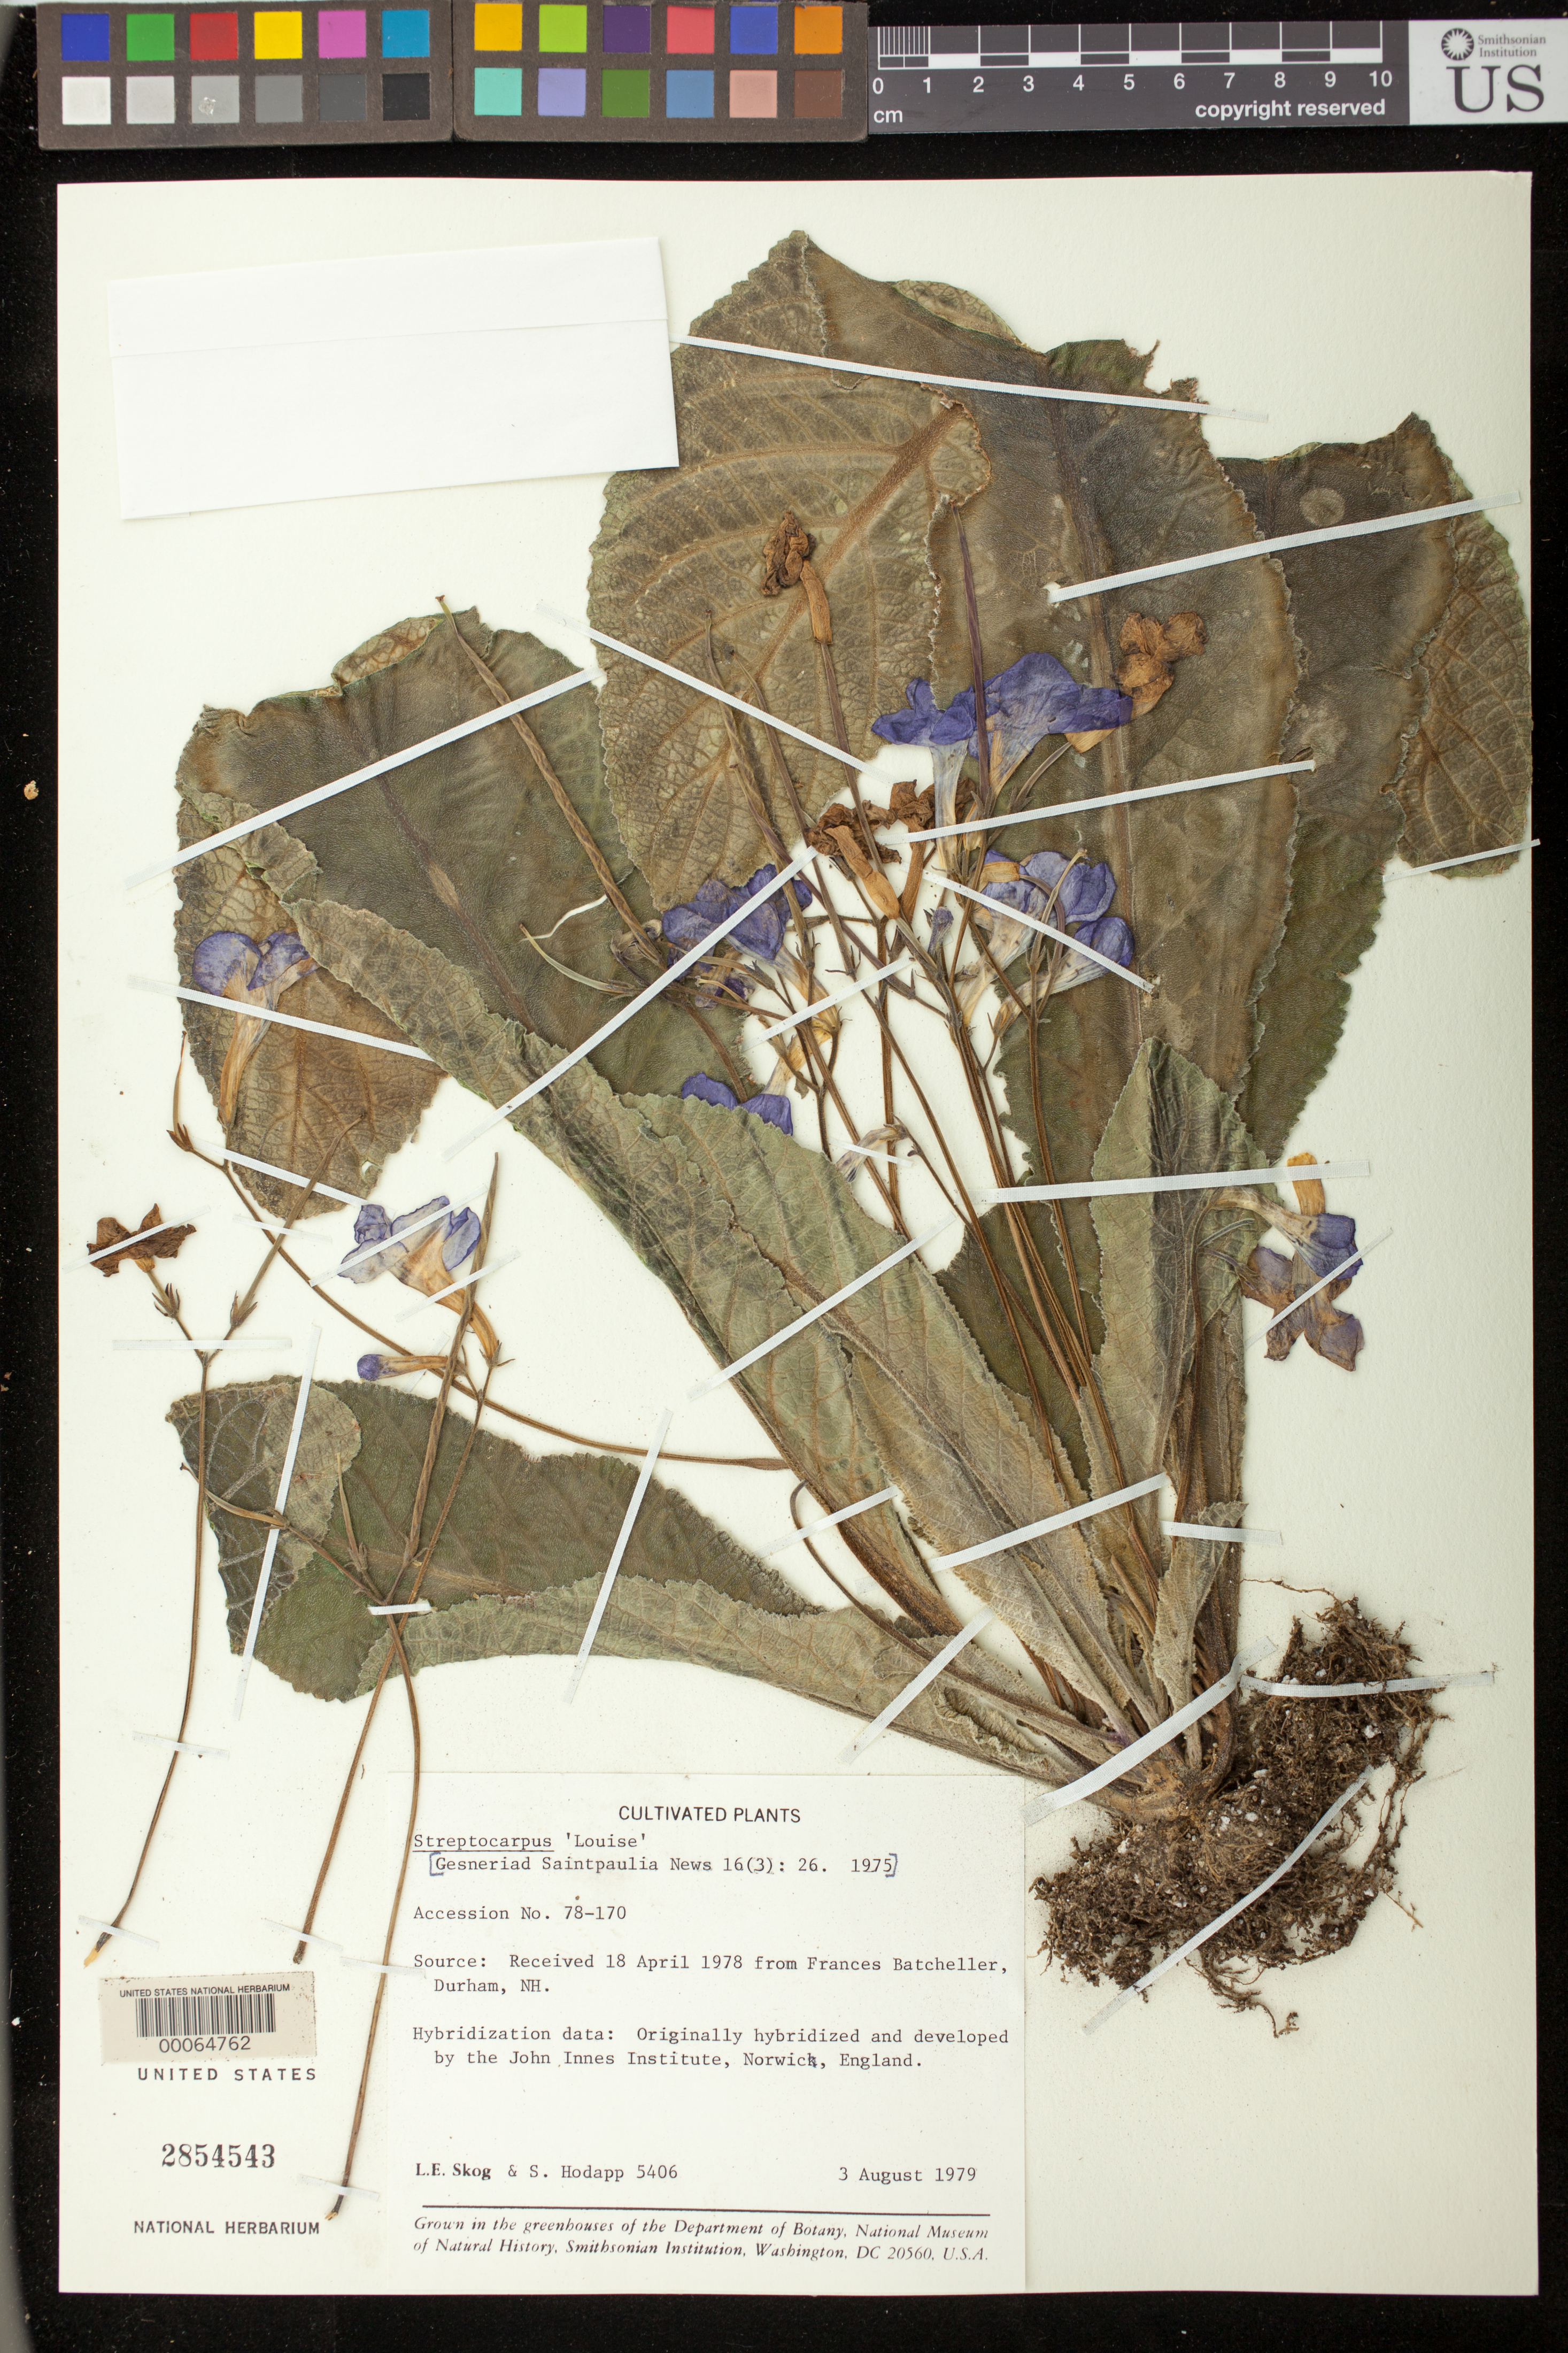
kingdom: Plantae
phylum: Tracheophyta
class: Magnoliopsida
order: Lamiales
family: Gesneriaceae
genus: Streptocarpus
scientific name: Streptocarpus 'Louise'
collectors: L. E. Skog & S. Hodapp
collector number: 5406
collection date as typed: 03 Aug 1979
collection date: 1979-08-03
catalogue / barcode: US 2854543